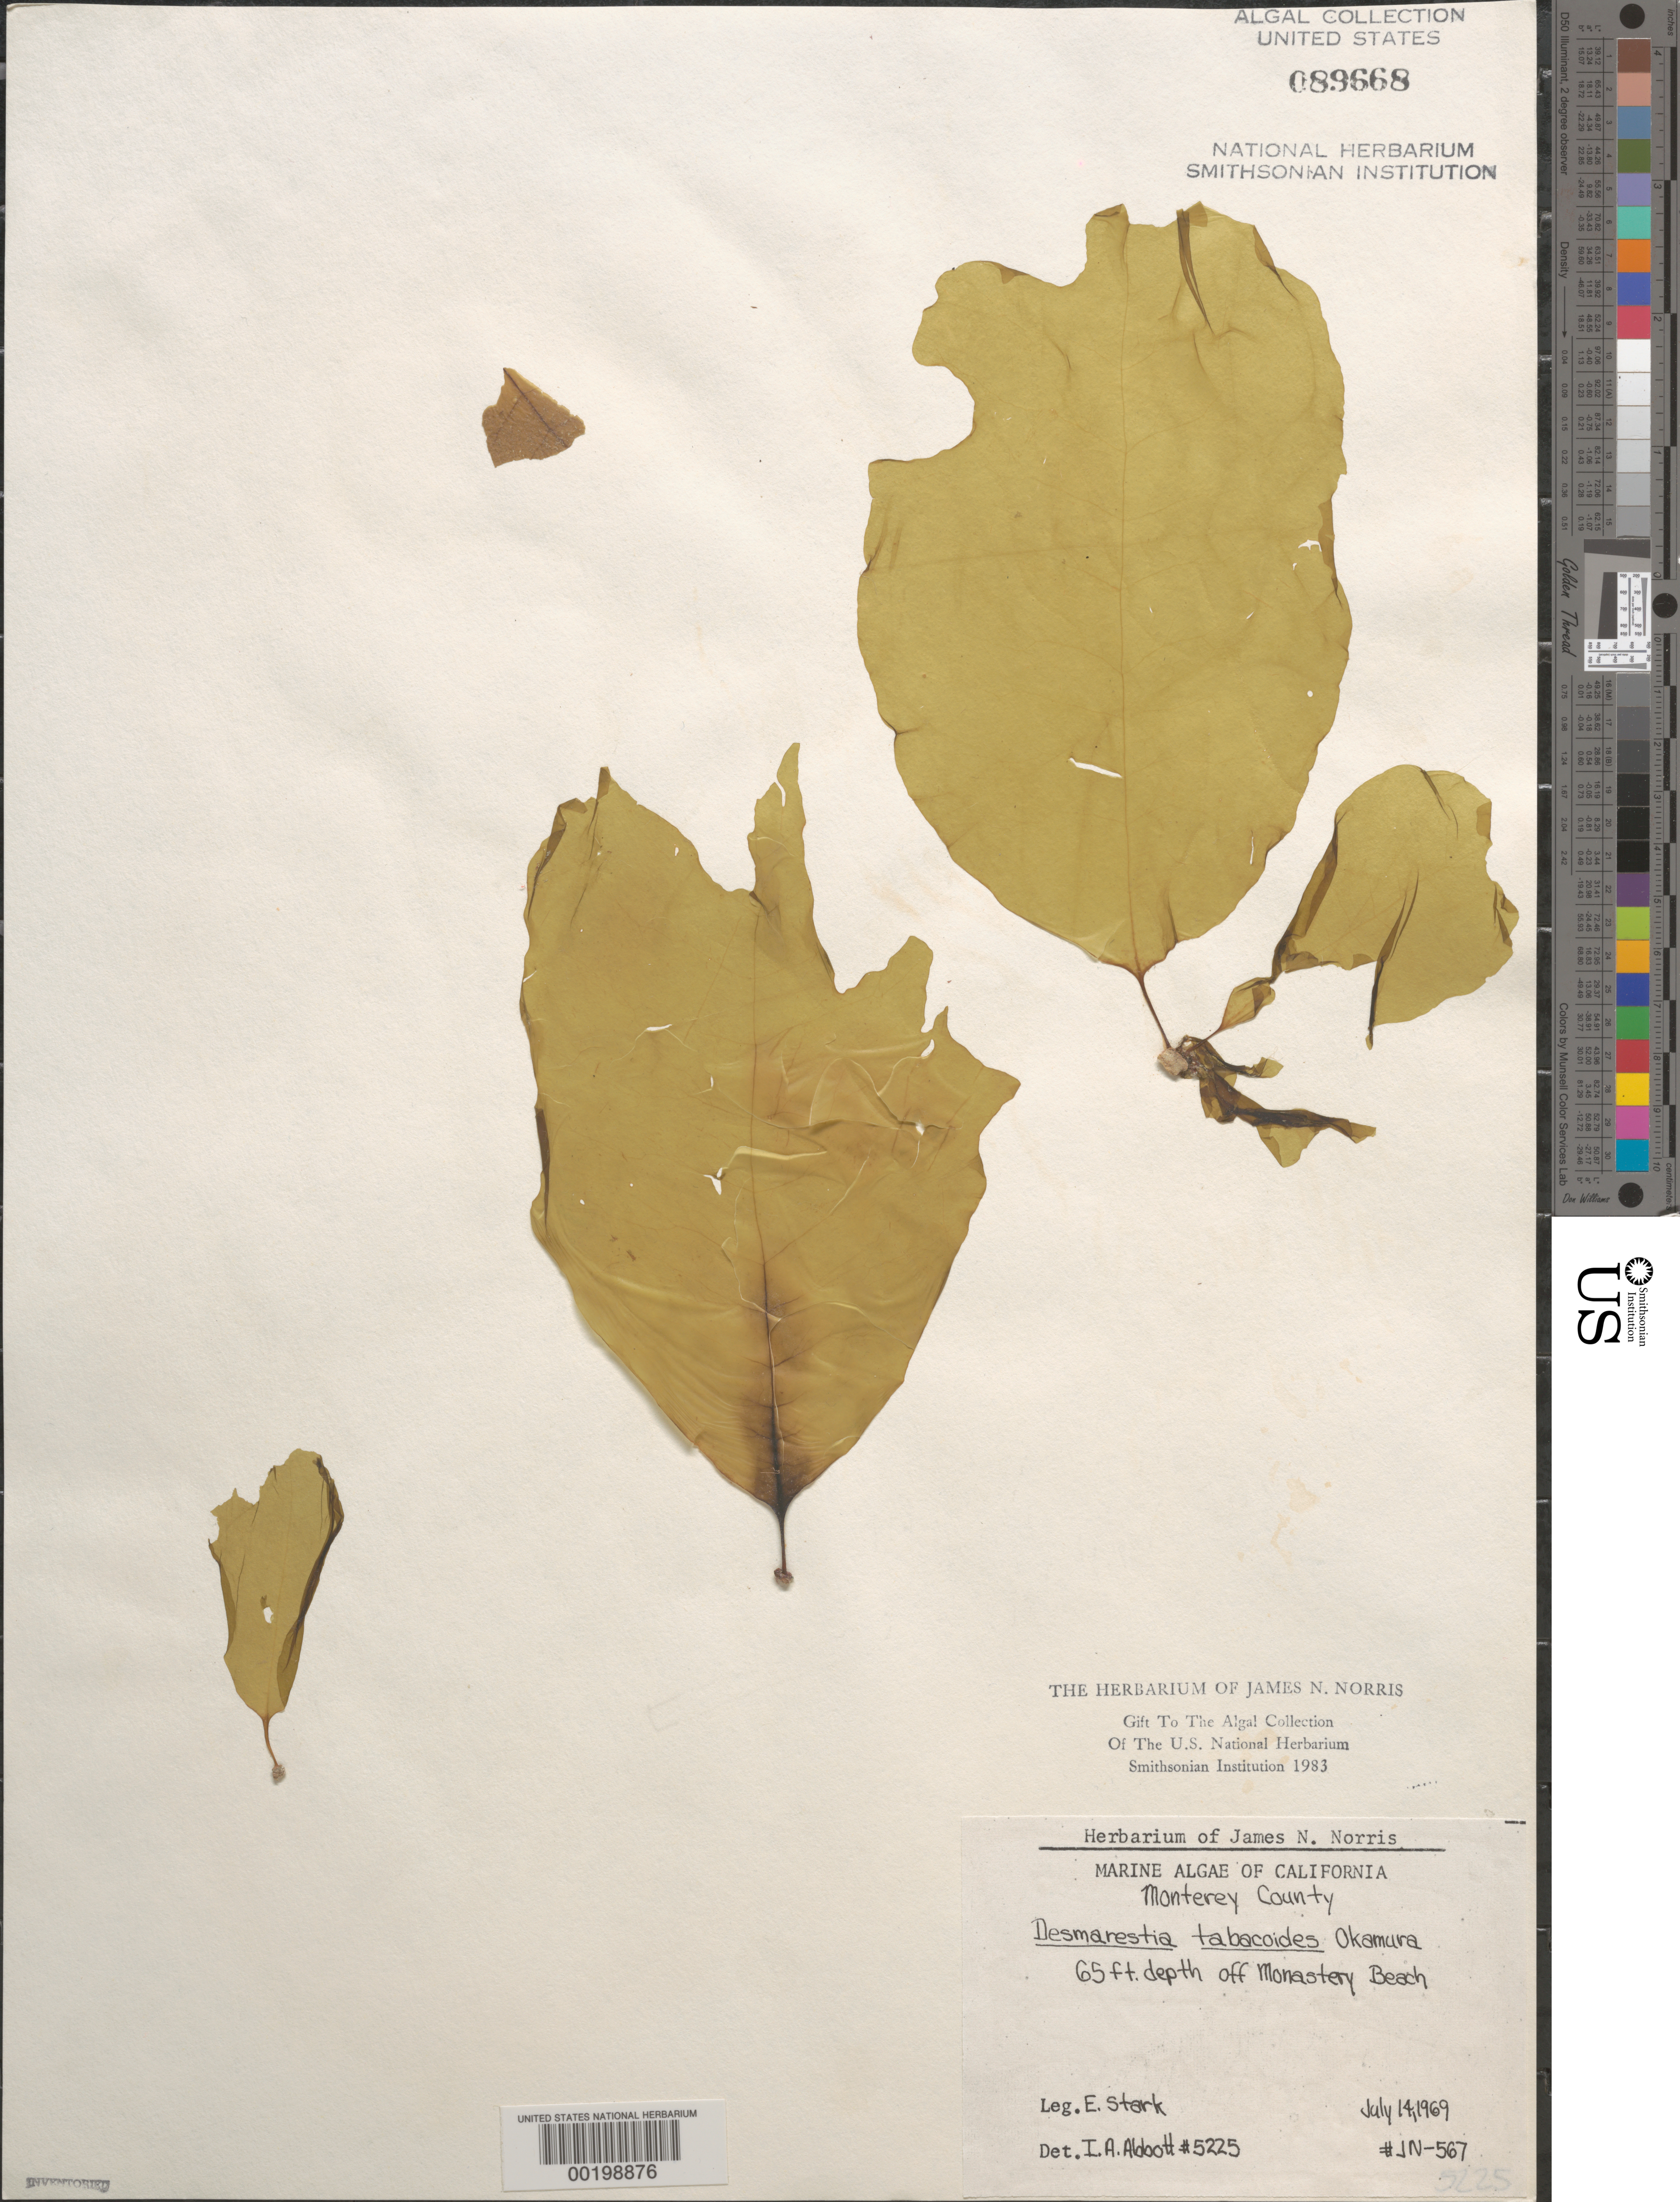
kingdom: Chromista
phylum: Ochrophyta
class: Phaeophyceae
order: Desmarestiales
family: Desmarestiaceae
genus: Desmarestia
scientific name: Desmarestia tabacoides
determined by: Abbott, Isabella A.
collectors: E. Stark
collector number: JN-567 & IAA 5225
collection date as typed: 14 Jul 1969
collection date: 1969-07-14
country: United States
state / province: California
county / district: Monterey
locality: Off Monastery Beach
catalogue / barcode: US 89668